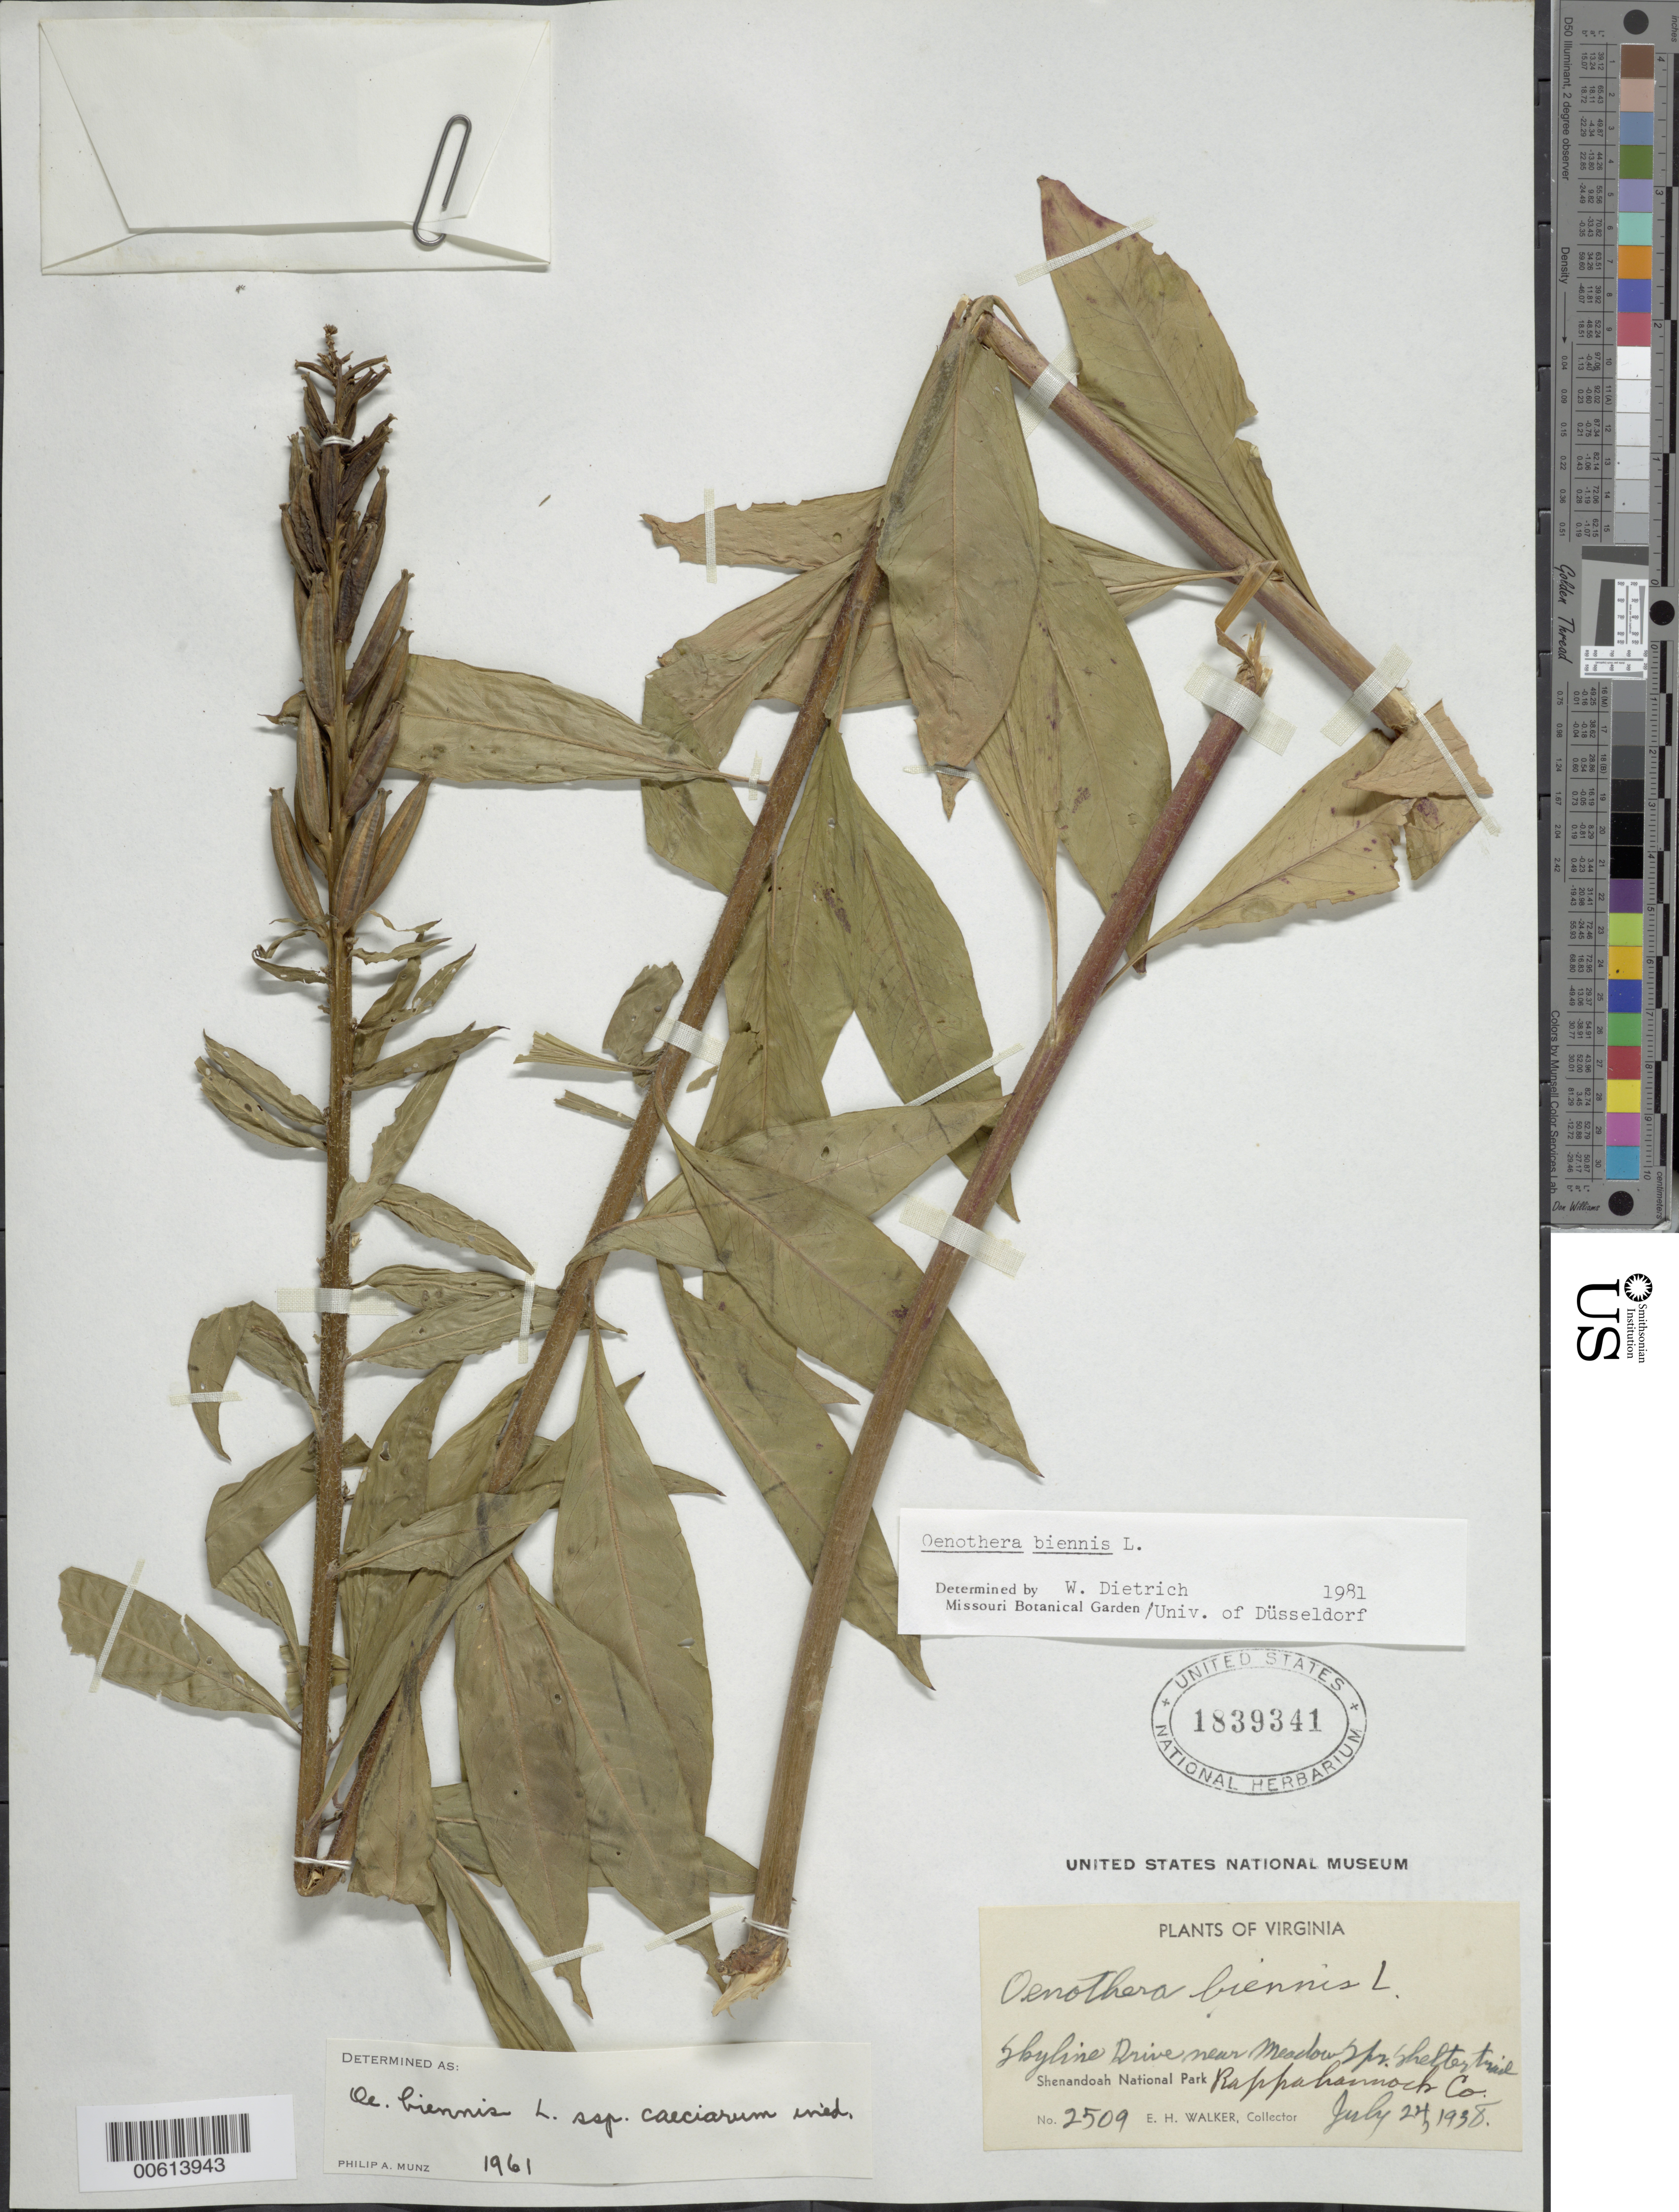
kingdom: Plantae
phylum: Tracheophyta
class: Magnoliopsida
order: Myrtales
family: Onagraceae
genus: Oenothera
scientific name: Oenothera biennis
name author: L.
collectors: E. H. Walker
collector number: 2509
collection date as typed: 24 Jul 1938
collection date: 1938-07-24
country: United States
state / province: Virginia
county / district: Rappahannock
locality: Shenandoah National Park, Skyline Drive near Meadow Mt.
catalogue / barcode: US 1839341